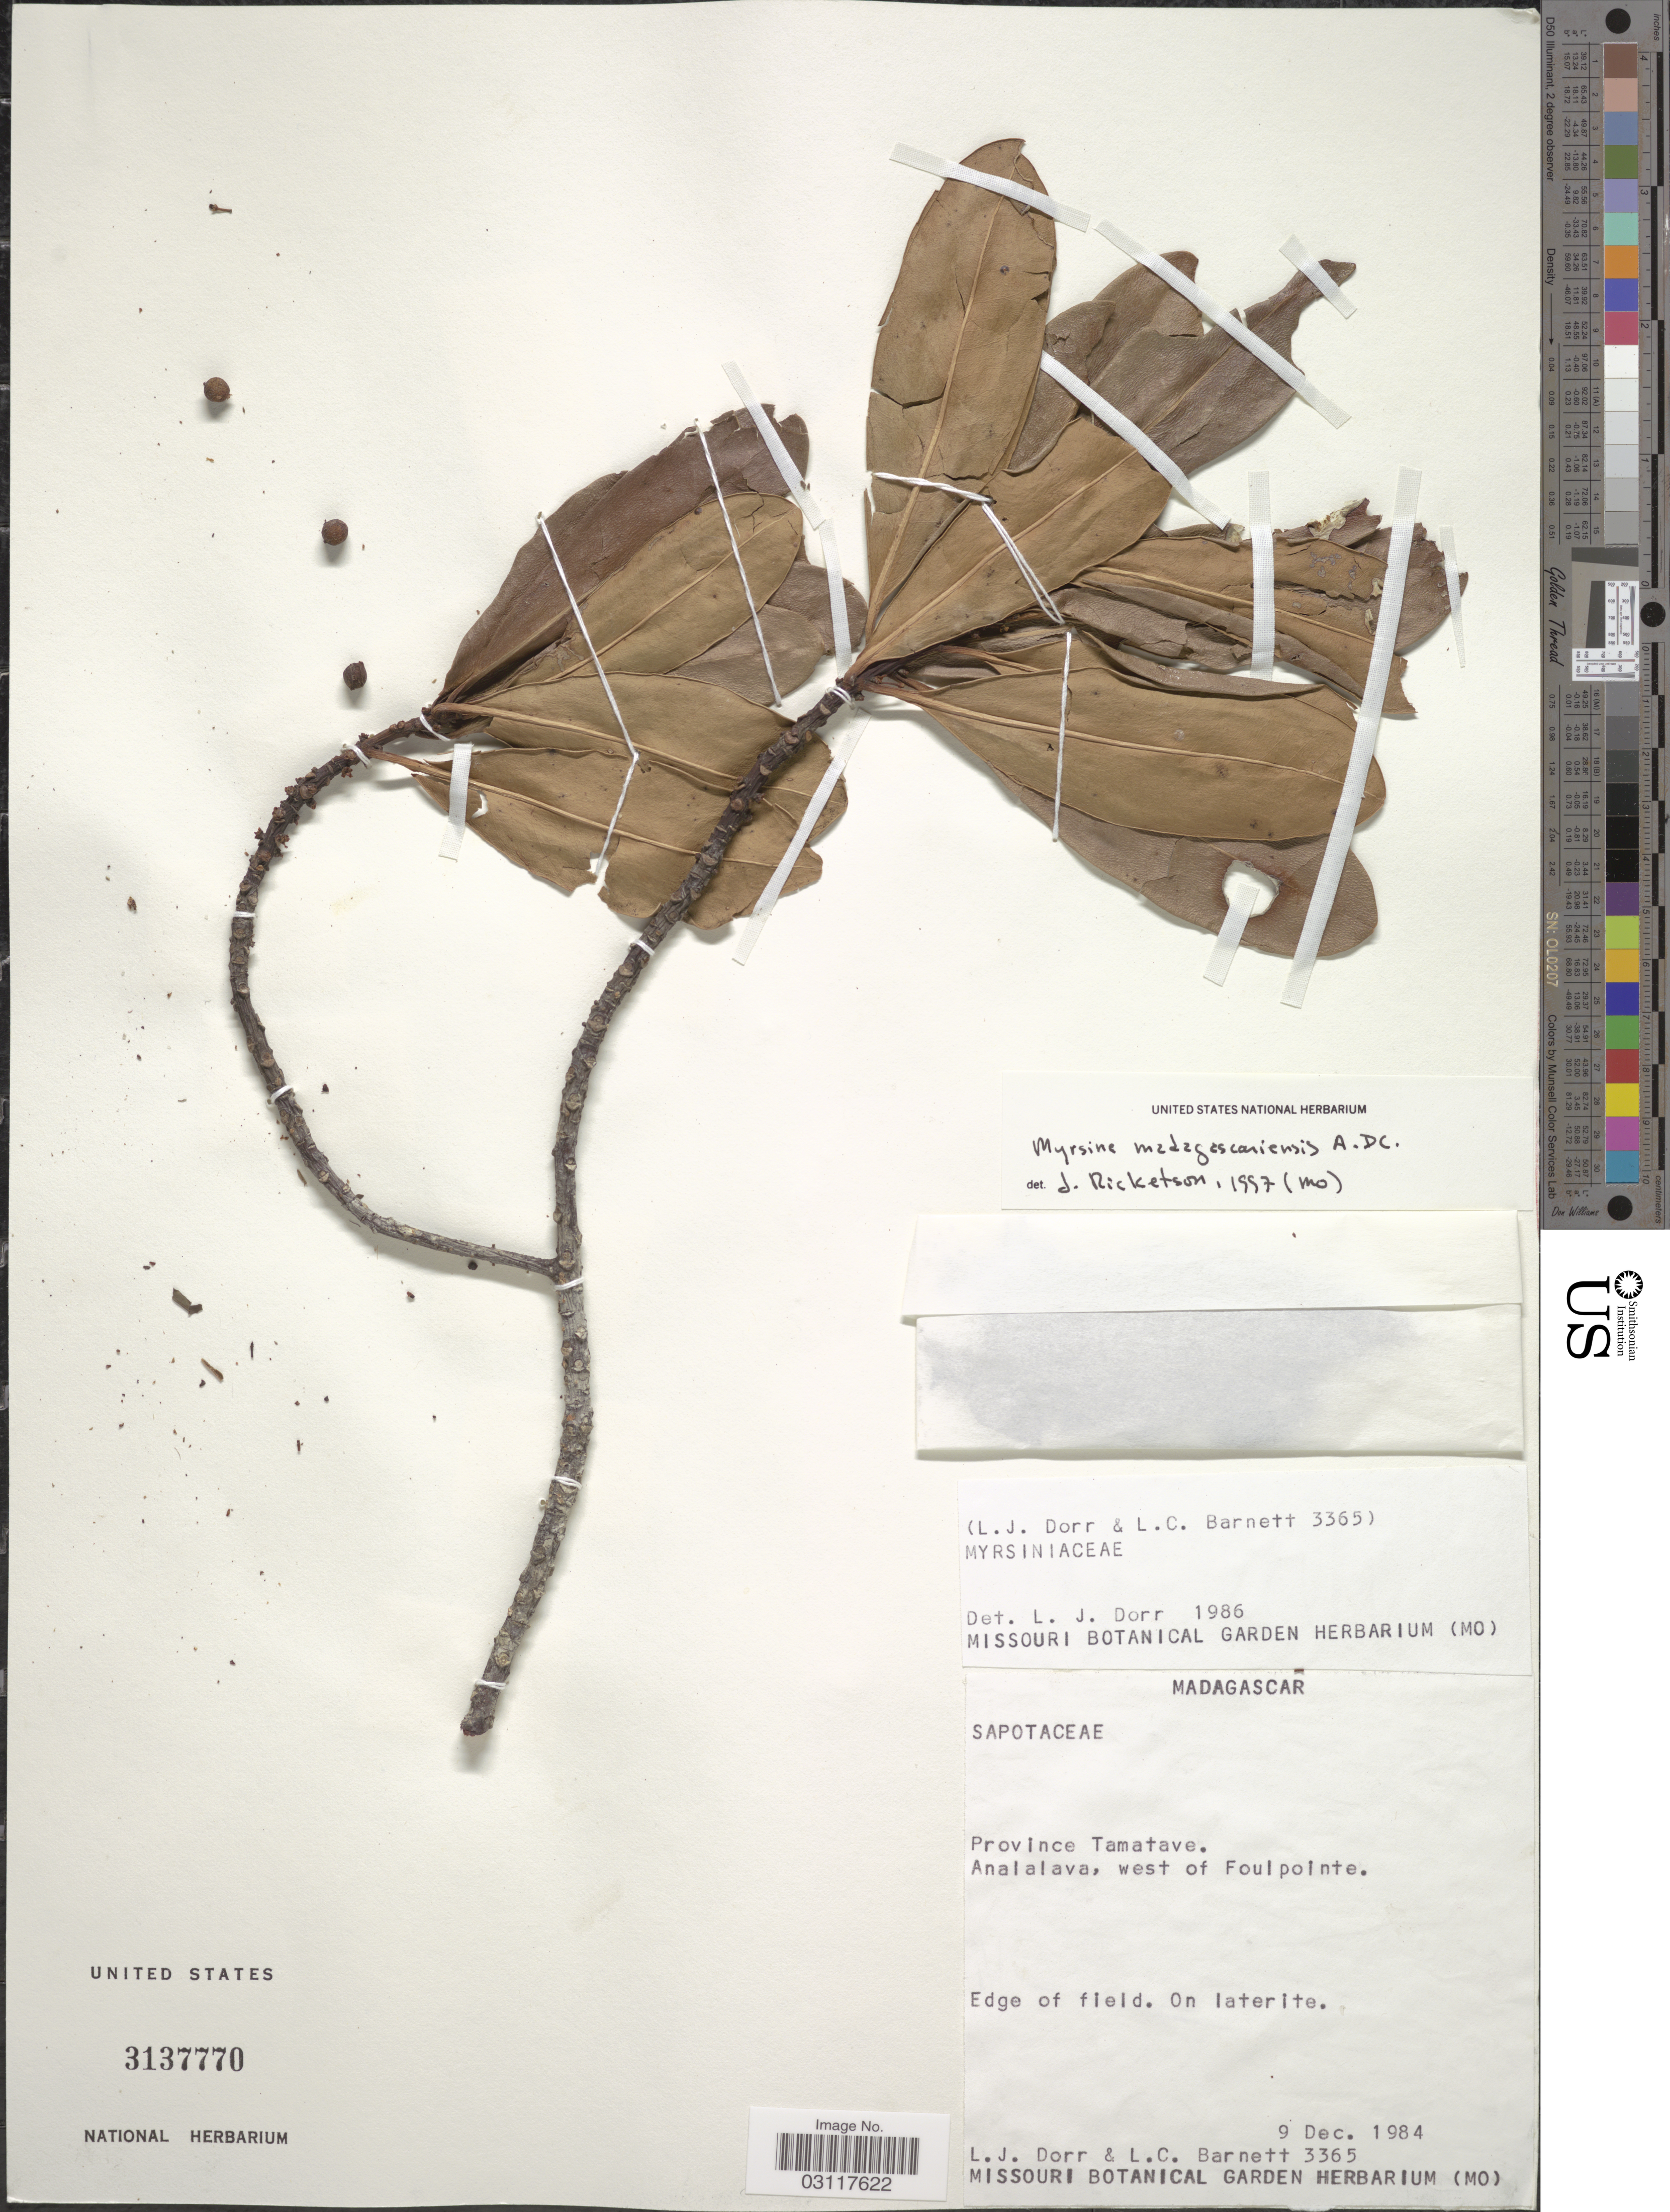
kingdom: Plantae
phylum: Tracheophyta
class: Magnoliopsida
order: Ericales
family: Primulaceae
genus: Myrsine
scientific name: Myrsine madagascariensis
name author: A. DC.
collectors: L. J. Dorr & L. C. Barnett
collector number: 3365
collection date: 1984-12-09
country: Madagascar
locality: Province Tamatave: Analalava, west of Foulpointe.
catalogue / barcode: US 3137770